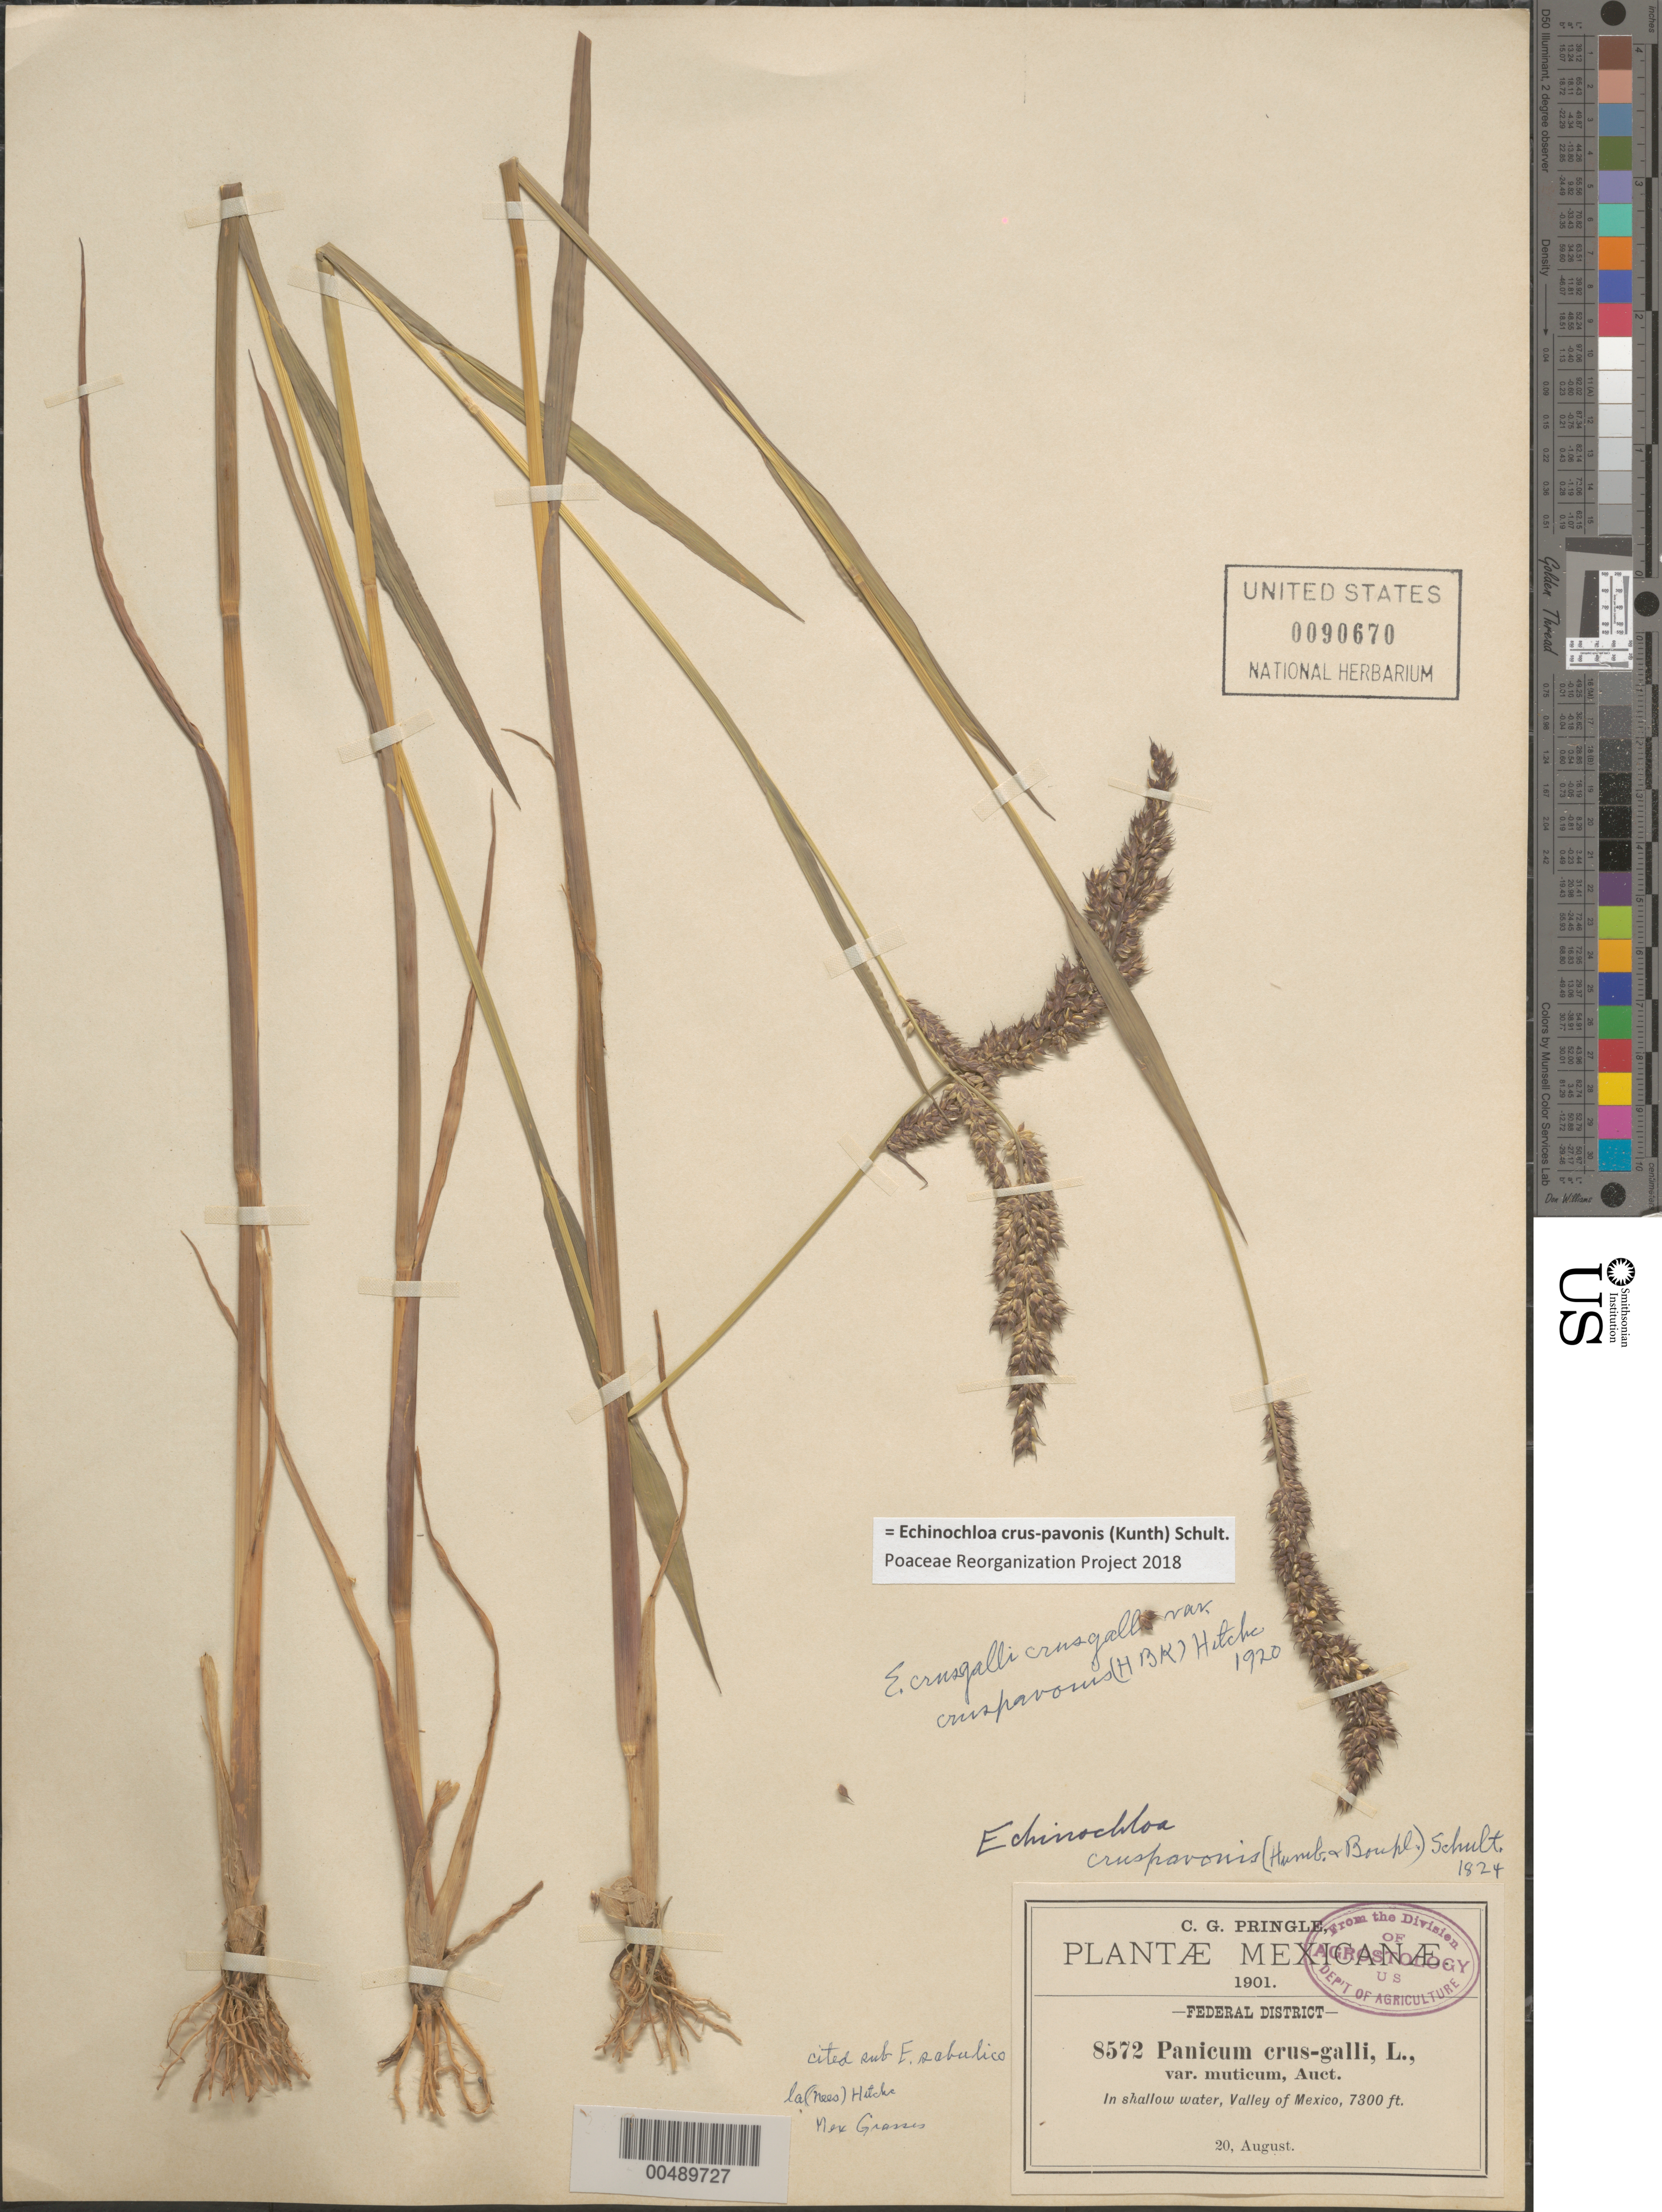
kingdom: Plantae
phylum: Tracheophyta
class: Liliopsida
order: Poales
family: Poaceae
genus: Echinochloa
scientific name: Echinochloa crus-pavonis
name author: (Kunth) Schult.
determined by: Poaceae Reorganization Project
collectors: C. G. Pringle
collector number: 8572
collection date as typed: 20 Aug 1901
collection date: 1901-08-20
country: Mexico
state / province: Distrito Federal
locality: Valley of Mexico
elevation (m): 2377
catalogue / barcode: US 90670